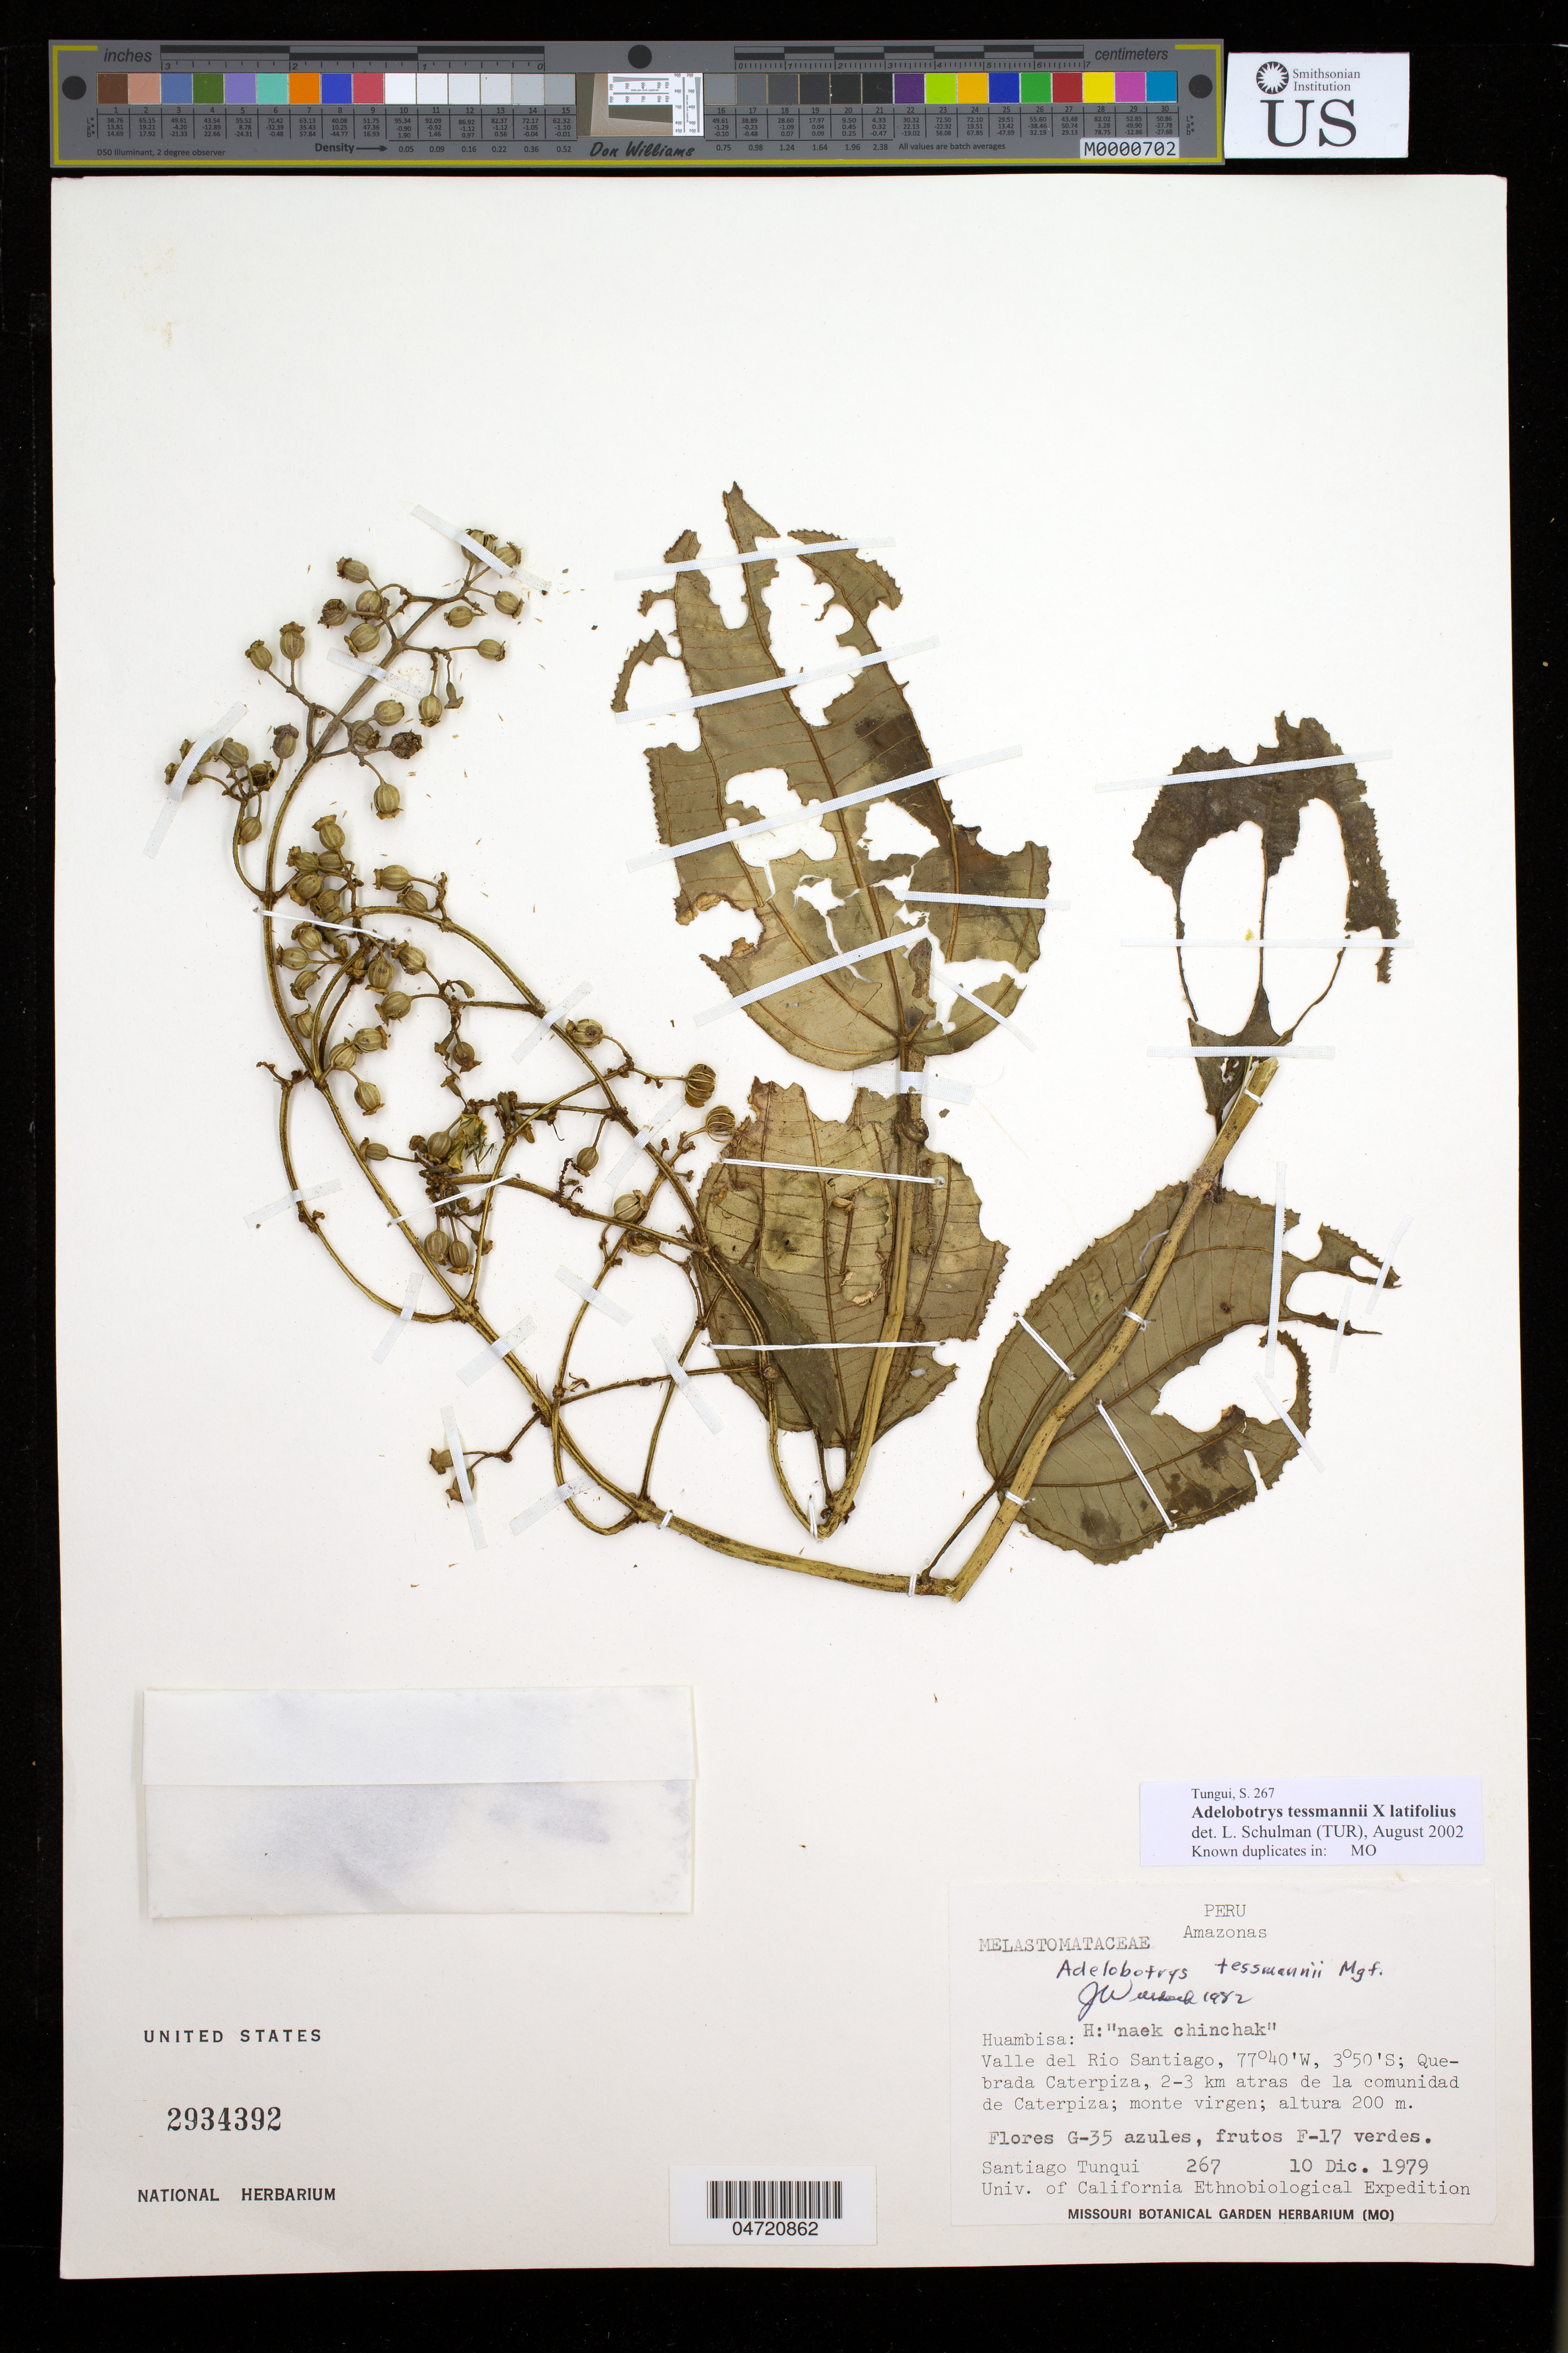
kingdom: Plantae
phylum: Tracheophyta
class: Magnoliopsida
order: Myrtales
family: Melastomataceae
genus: Adelobotrys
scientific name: Adelobotrys tessmannii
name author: Markgr.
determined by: Schulman, Leif, (TUR), University of Turku (FINLAND)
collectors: S. Tunqui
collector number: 267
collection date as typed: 05 Dec 1979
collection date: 1979-12-05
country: Peru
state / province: Amazonas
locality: Huambisa [District?], valle del Río Santiago, Quebrada Caerpiza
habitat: Monte virgen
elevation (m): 200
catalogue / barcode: US 2934392